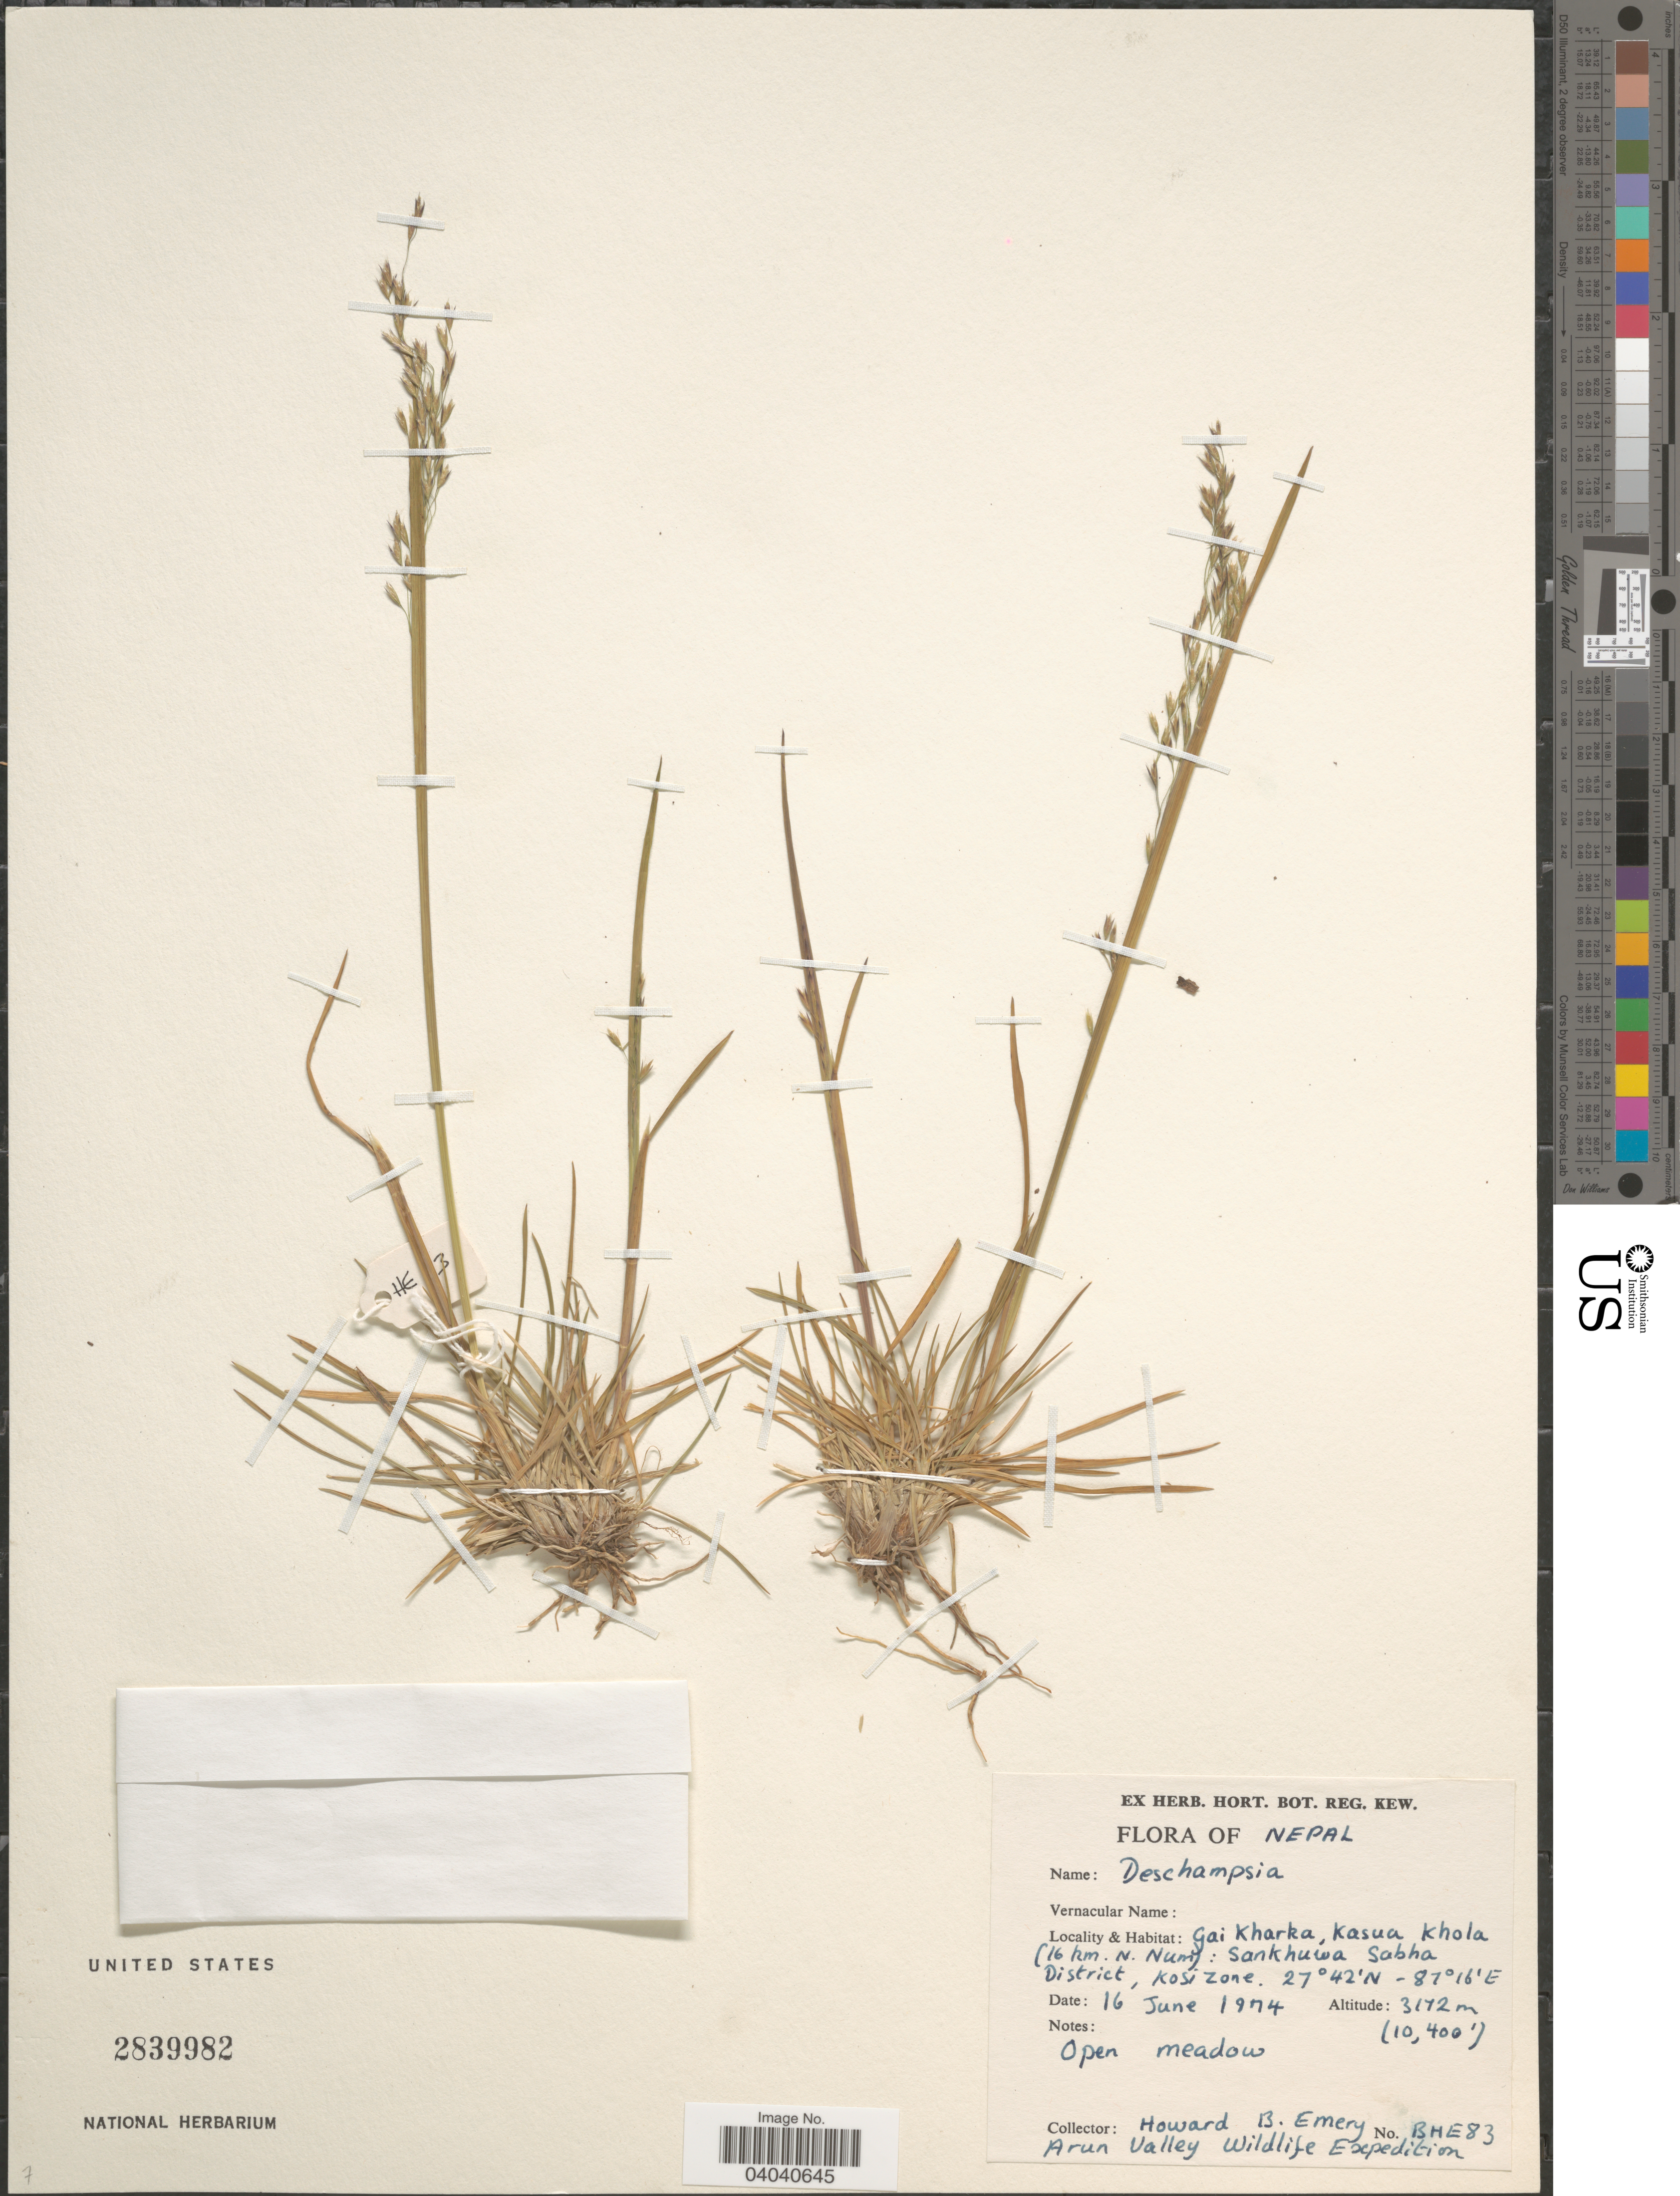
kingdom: Plantae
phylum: Tracheophyta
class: Liliopsida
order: Poales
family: Poaceae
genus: Deschampsia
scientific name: Deschampsia sp.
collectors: H. B. Emery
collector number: BHE83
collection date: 1974-06-16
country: Nepal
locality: Gai Kharka, Kasua Khola (16 km. N. Num) : Sankhuwa Sabha District, Kosi Zone.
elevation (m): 3172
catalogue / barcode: US 2839982